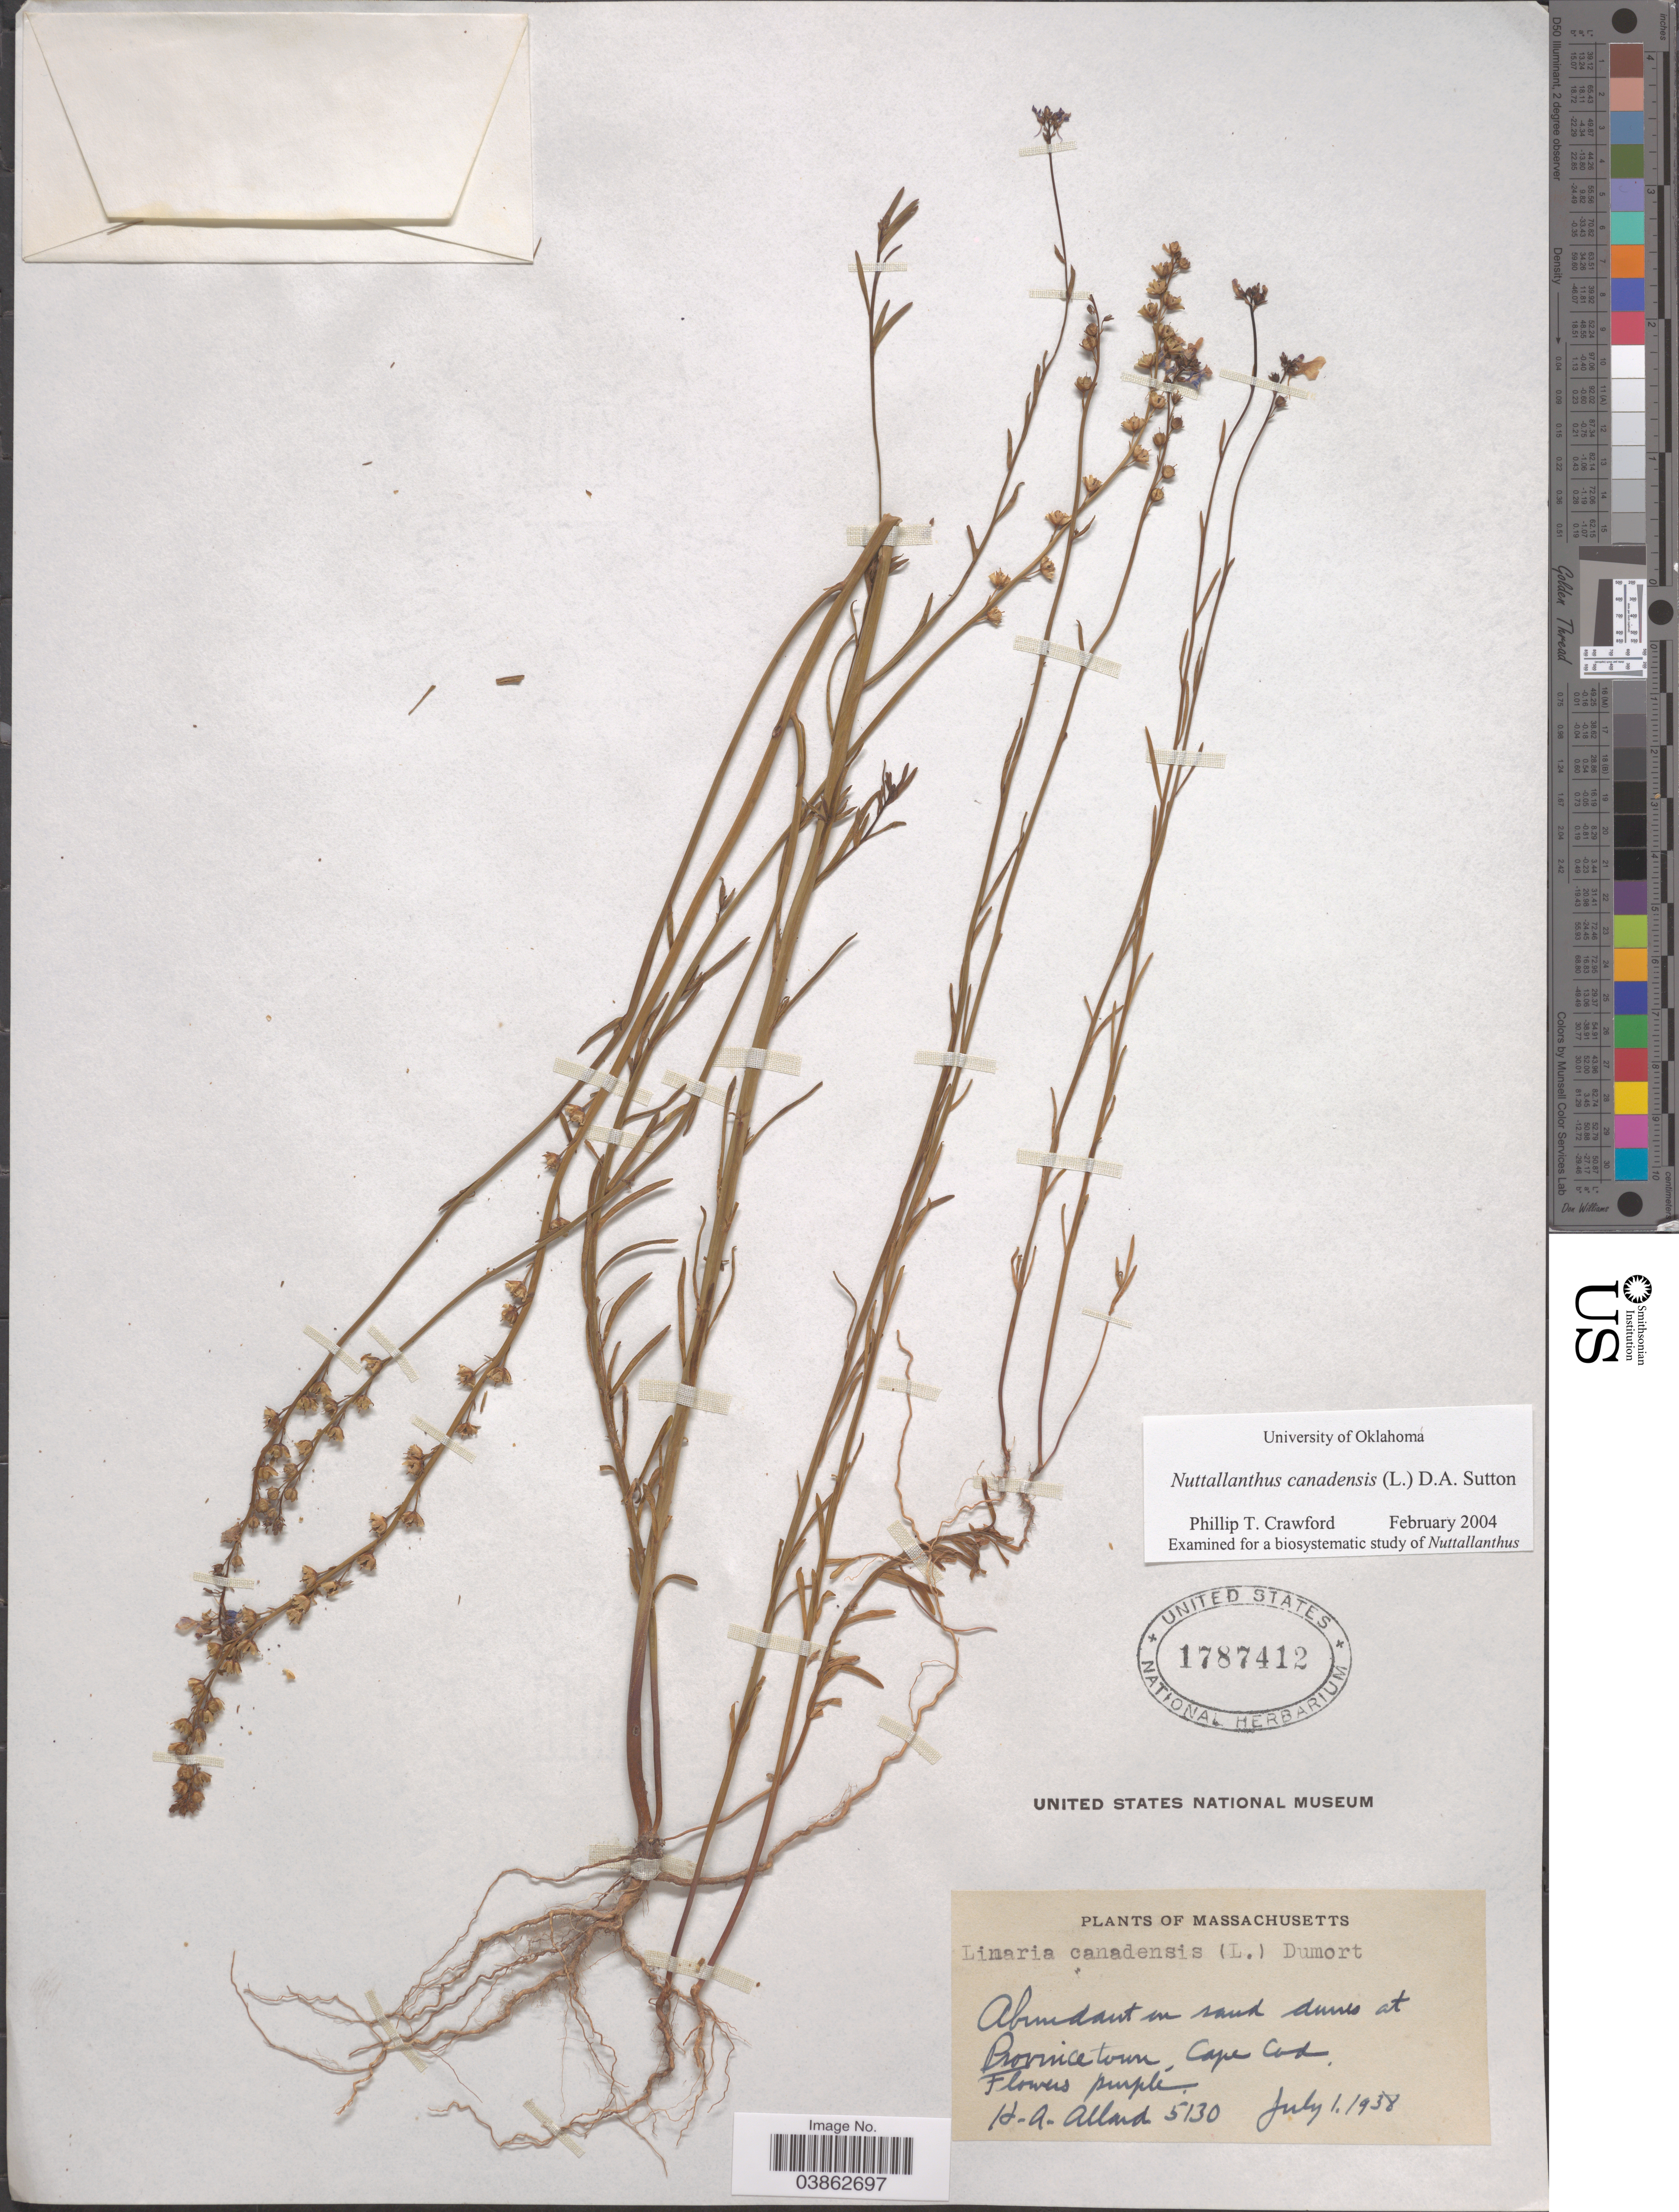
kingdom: Plantae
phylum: Tracheophyta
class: Magnoliopsida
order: Lamiales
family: Plantaginaceae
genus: Linaria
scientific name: Linaria canadensis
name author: (L.) Dum. Cours.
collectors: H. A. Allard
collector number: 5130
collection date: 1938-07-01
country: United States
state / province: Massachusetts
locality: Provincetown, Cape Cad.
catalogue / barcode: US 1787412